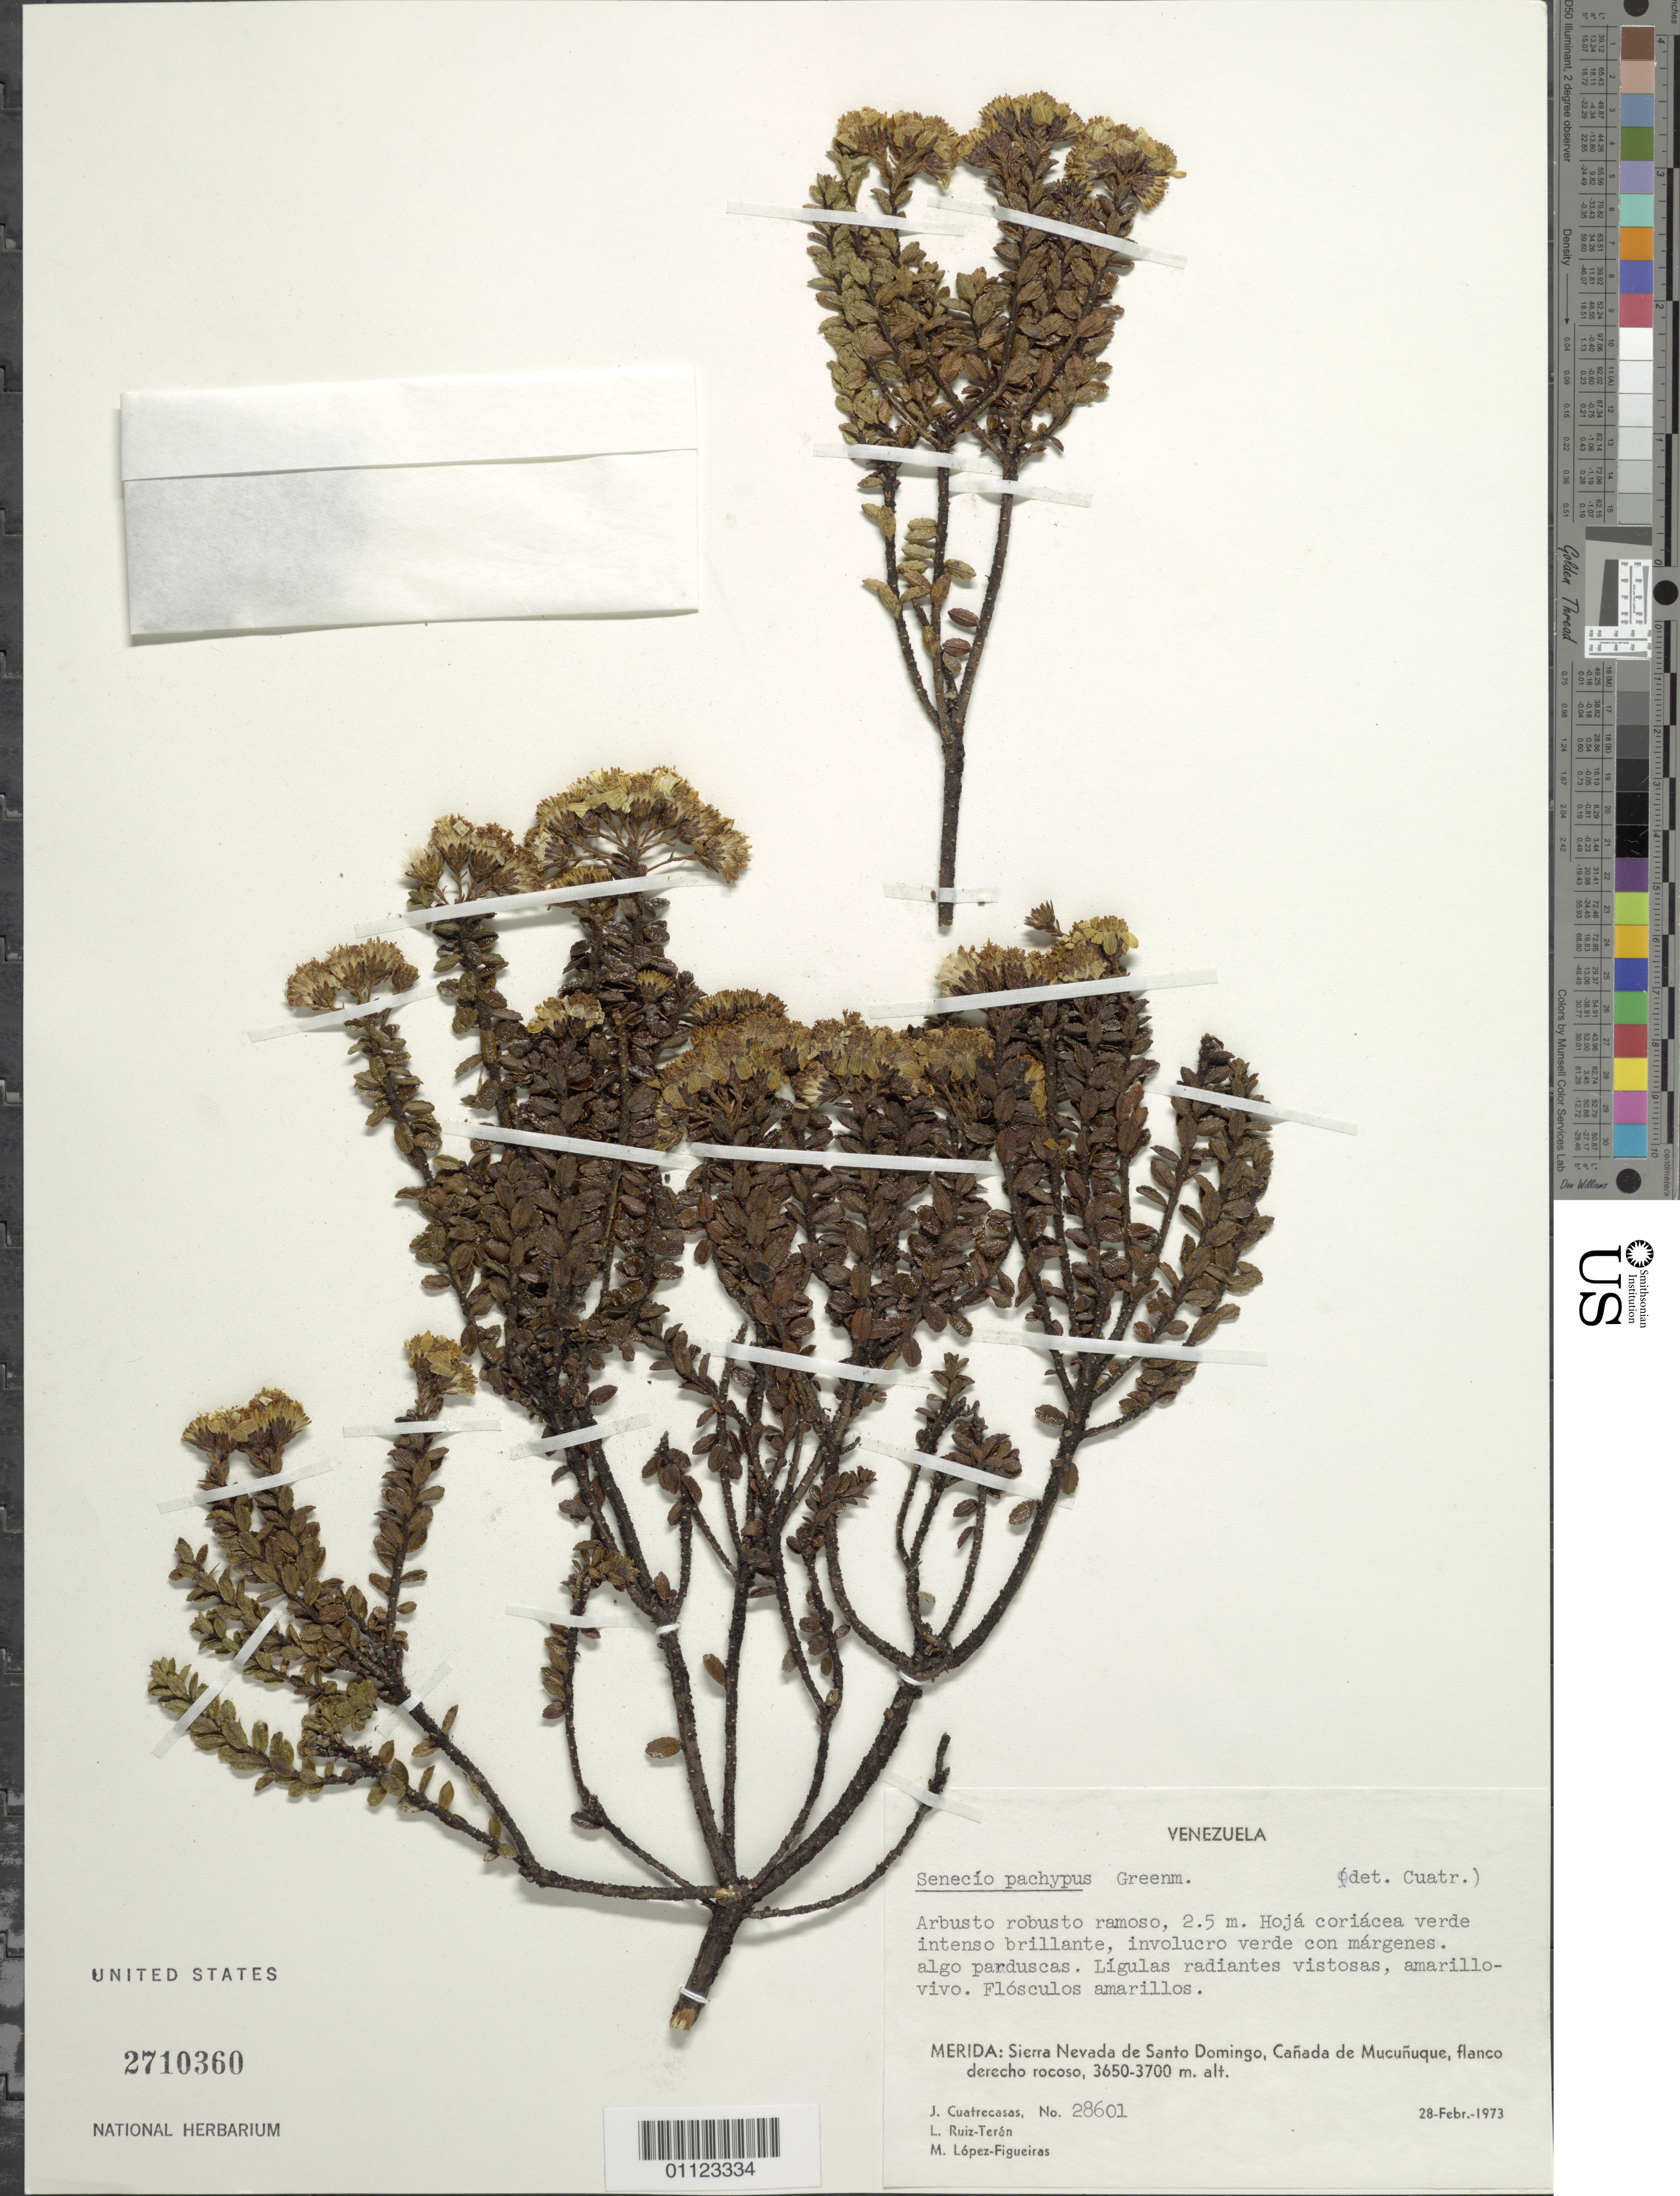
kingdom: Plantae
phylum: Tracheophyta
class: Magnoliopsida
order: Asterales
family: Asteraceae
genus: Pentacalia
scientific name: Pentacalia pachypus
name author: (Greenm.) Cuatrec.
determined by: Cuatrecasas, J.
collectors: J. Cuatrecasas, L. E. Ruíz-Terán & M. López Figueiras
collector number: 28601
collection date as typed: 28 Feb 1973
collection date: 1973-02-28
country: Venezuela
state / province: Mérida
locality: Sierra Nevada de Santo Domingo, Cañada de Mucuñuque, flanco derecho rocoso.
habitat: flanco rocoso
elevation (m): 3650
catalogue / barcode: US 2710360